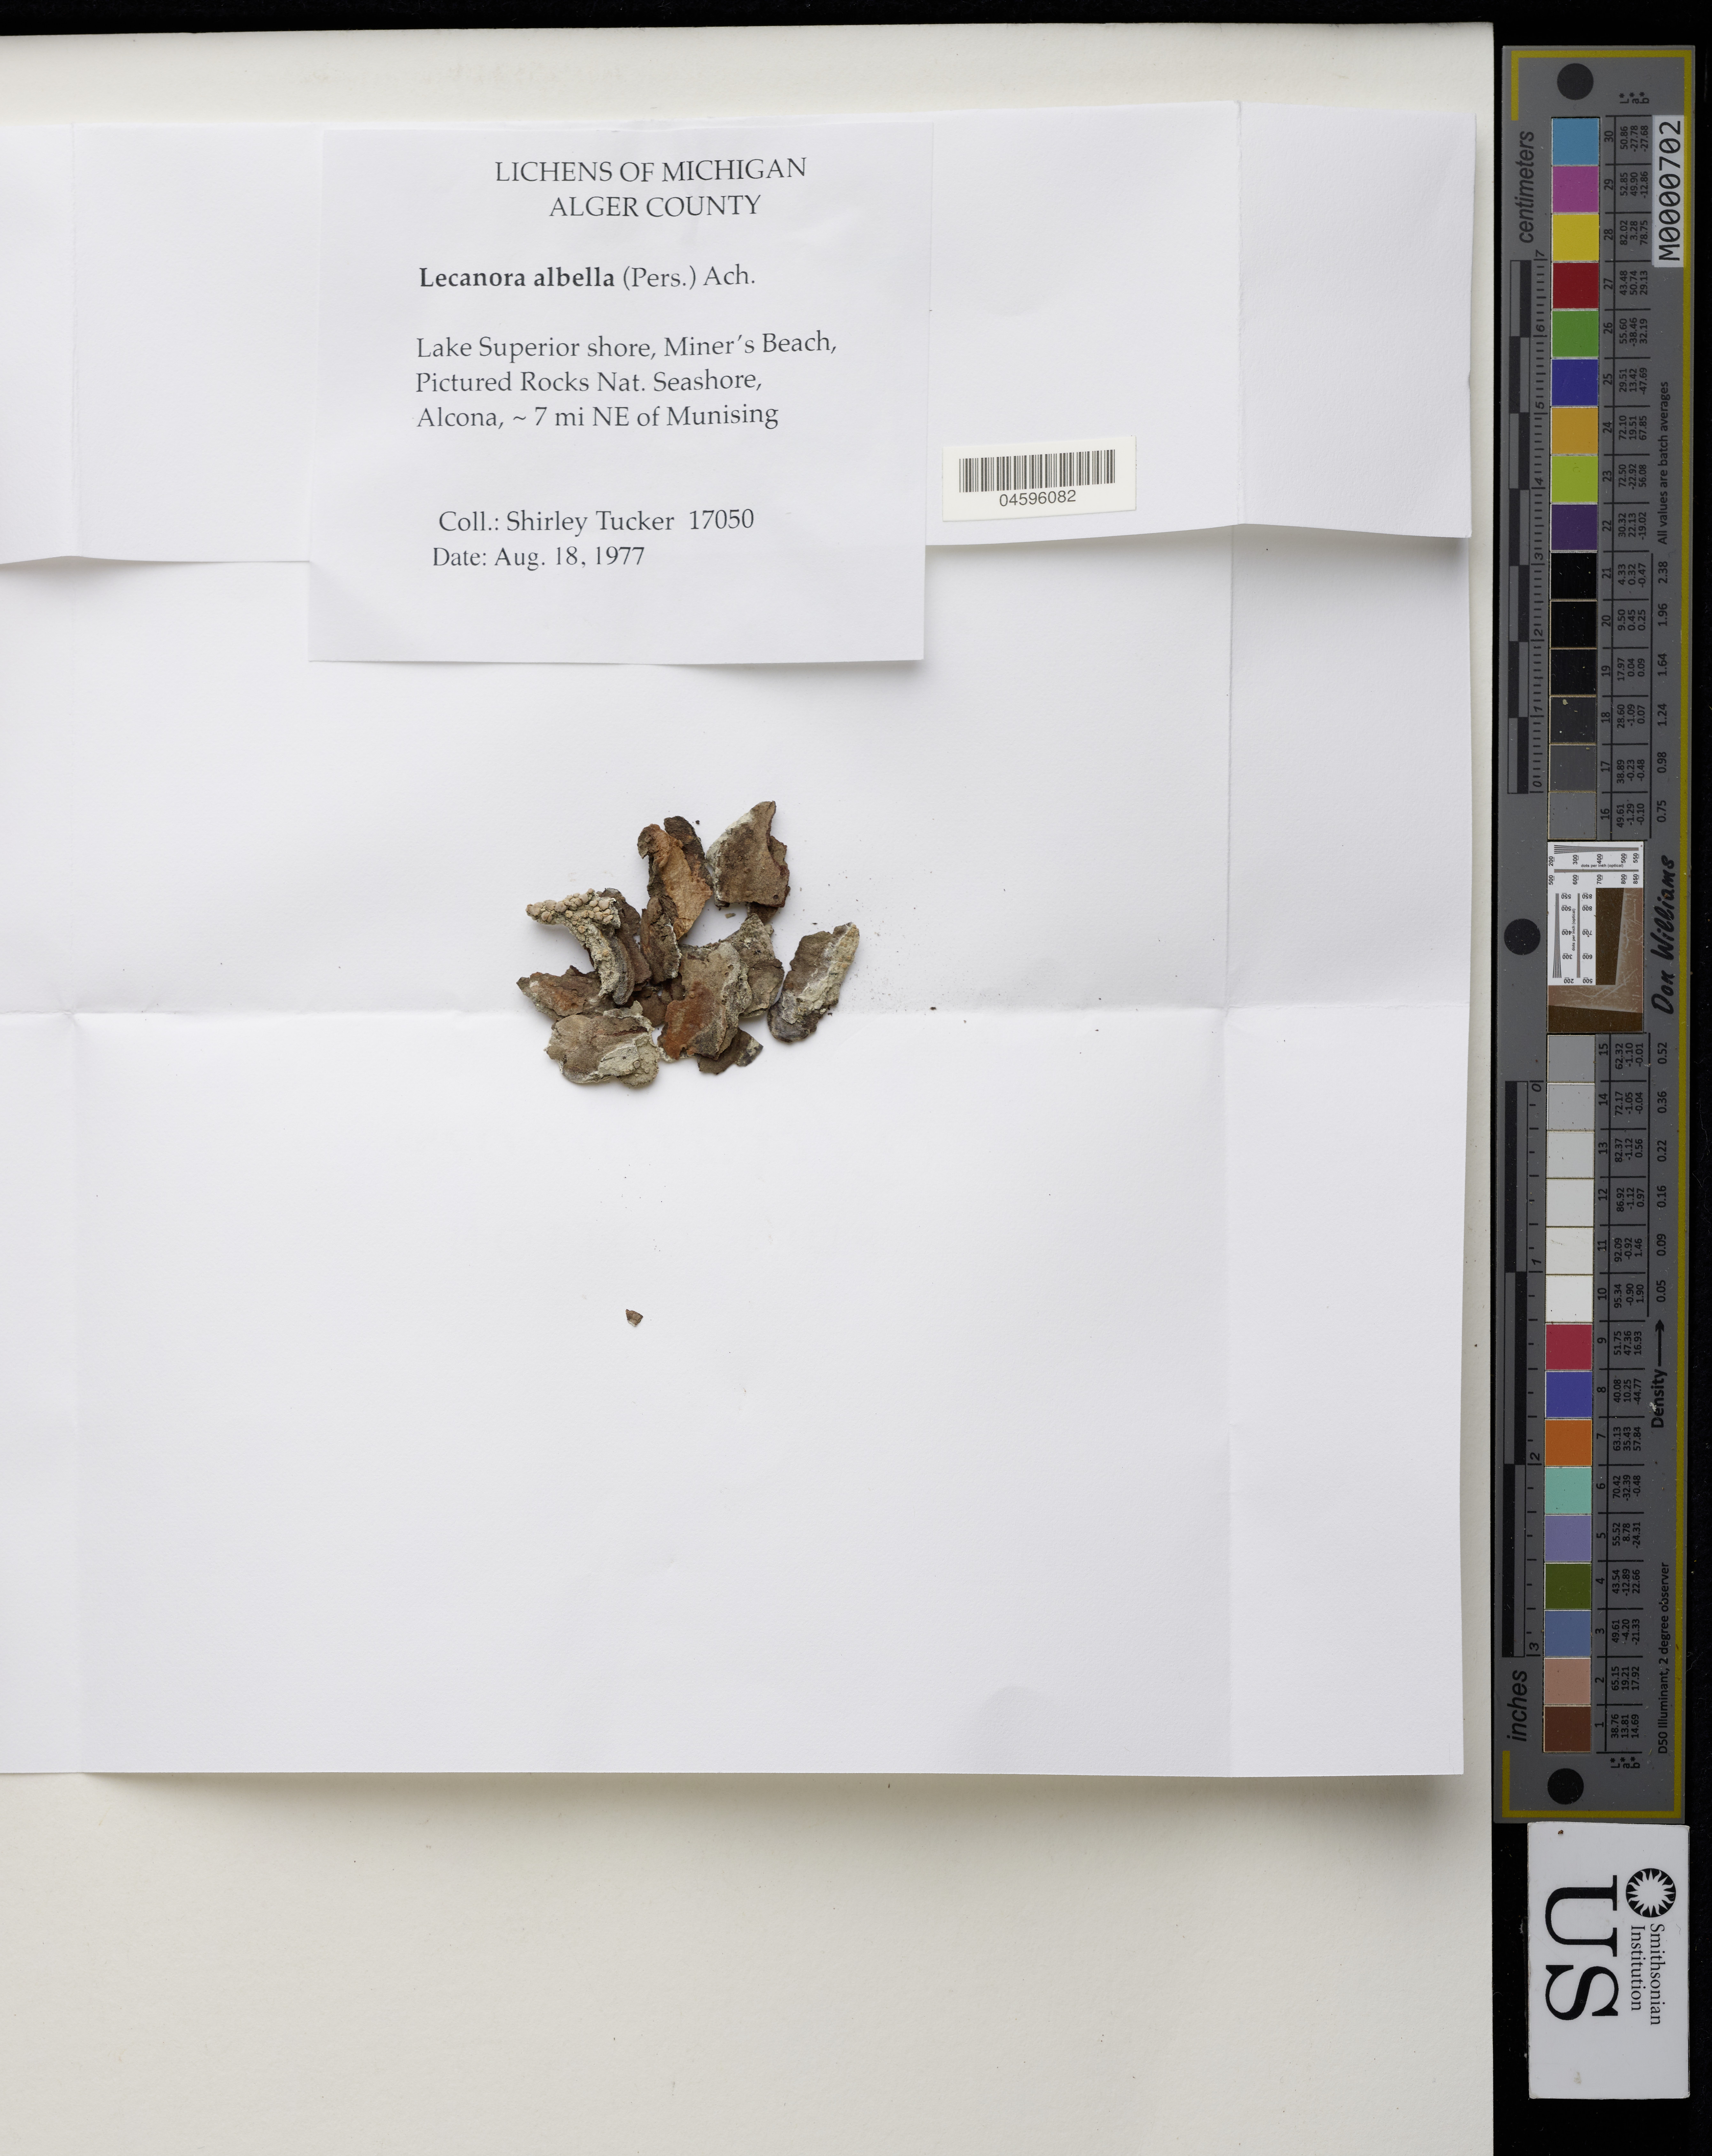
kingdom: Fungi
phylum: Ascomycota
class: Lecanoromycetes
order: Lecanorales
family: Lecanoraceae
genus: Lecanora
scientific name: Lecanora albella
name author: (Pers.) Ach.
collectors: S. Tucker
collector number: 17050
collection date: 1977-08-18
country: United States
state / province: Michigan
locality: Alger County. Lake Superior shore, Miner's Beach, Pictured Rocks Nat. Seashore, Alcona, ~ 7 mi NE of Munising.